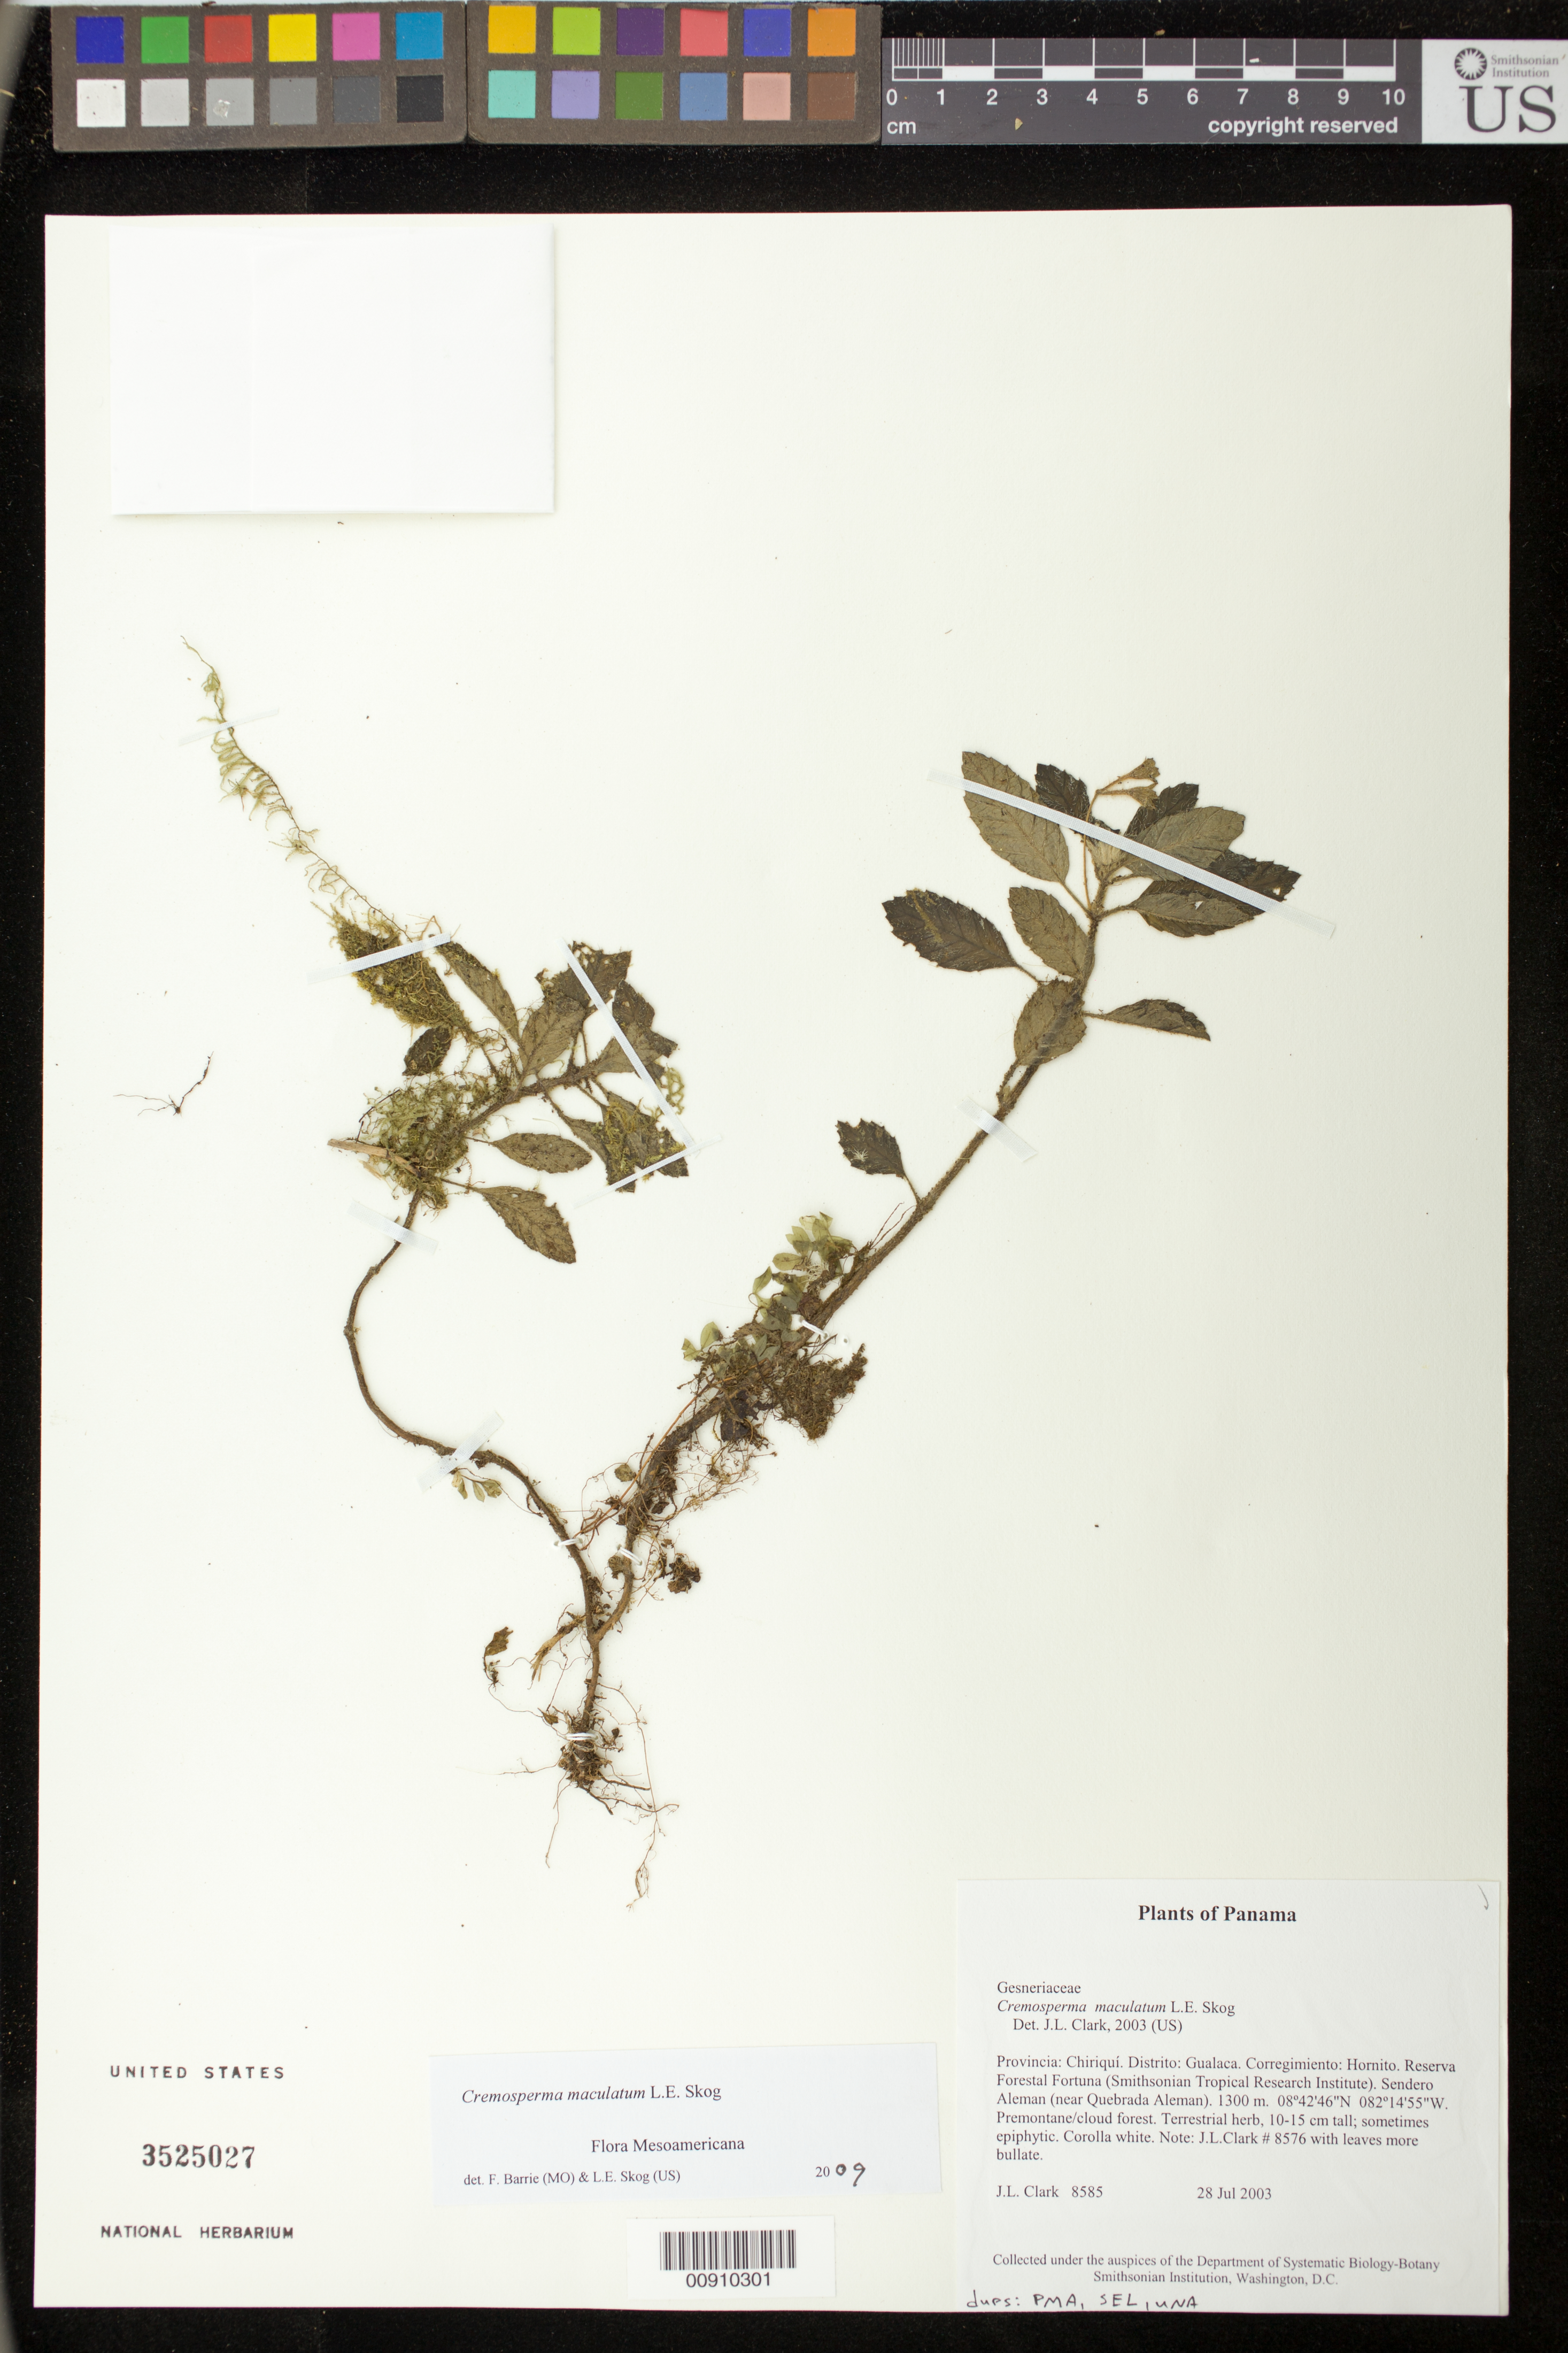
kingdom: Plantae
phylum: Tracheophyta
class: Magnoliopsida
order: Lamiales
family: Gesneriaceae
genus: Cremosperma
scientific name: Cremosperma maculatum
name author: L.E. Skog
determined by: Clark, J. L., (SEL), The Marie Selby Botanical Garden (UNITED STATES)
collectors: J. L. Clark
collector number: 8585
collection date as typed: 28 Jul 2003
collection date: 2003-07-28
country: Panama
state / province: Chiriquí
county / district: Gualaca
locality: Gualaca. Corregimiento: Hornito. Reserva Forestal Fortuna (Smithsonian Tropical Research Institute). Sendero Aleman (near Quebrada Aleman).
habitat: Premontane/cloud forest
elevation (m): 1300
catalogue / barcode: US 3525027